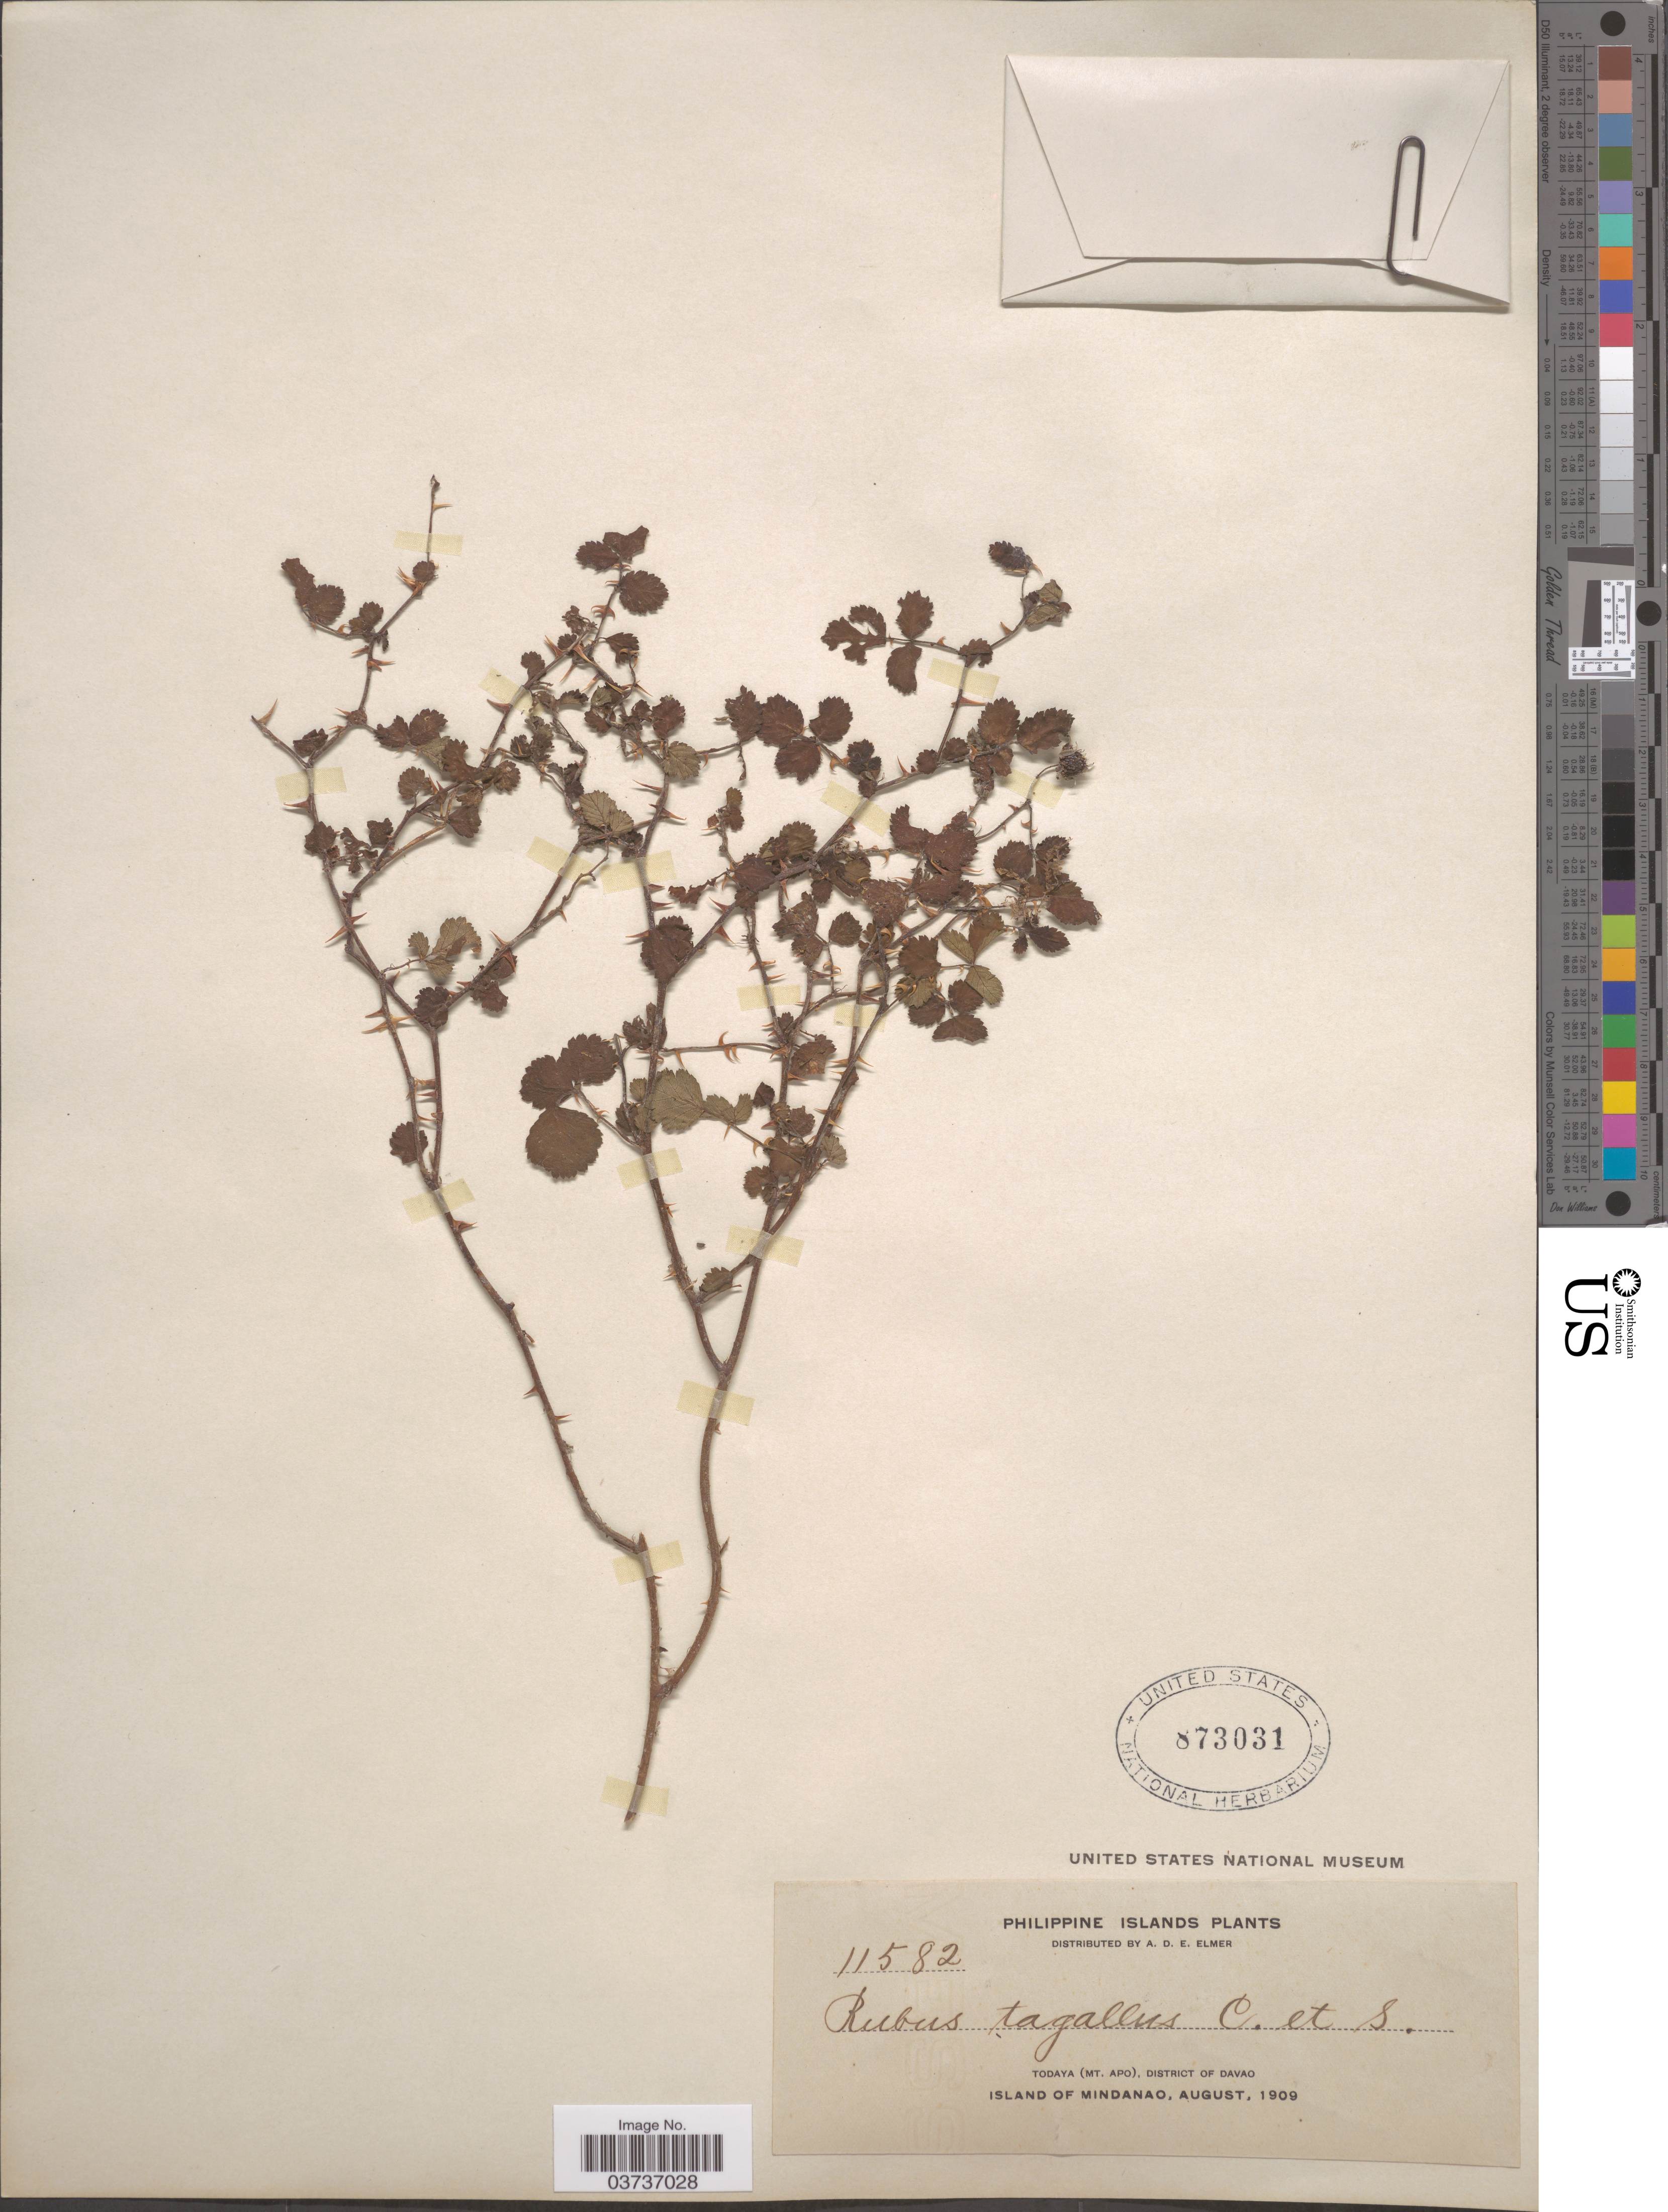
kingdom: Plantae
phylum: Tracheophyta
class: Magnoliopsida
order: Rosales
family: Rosaceae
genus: Rubus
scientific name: Rubus tagallus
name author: Cham. & Schltdl.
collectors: A. D. E. Elmer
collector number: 11582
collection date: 1909-08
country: Philippines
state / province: Davao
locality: Todaya (Mt. Apo), District of Davao. Island of Mindanao.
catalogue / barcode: US 873031